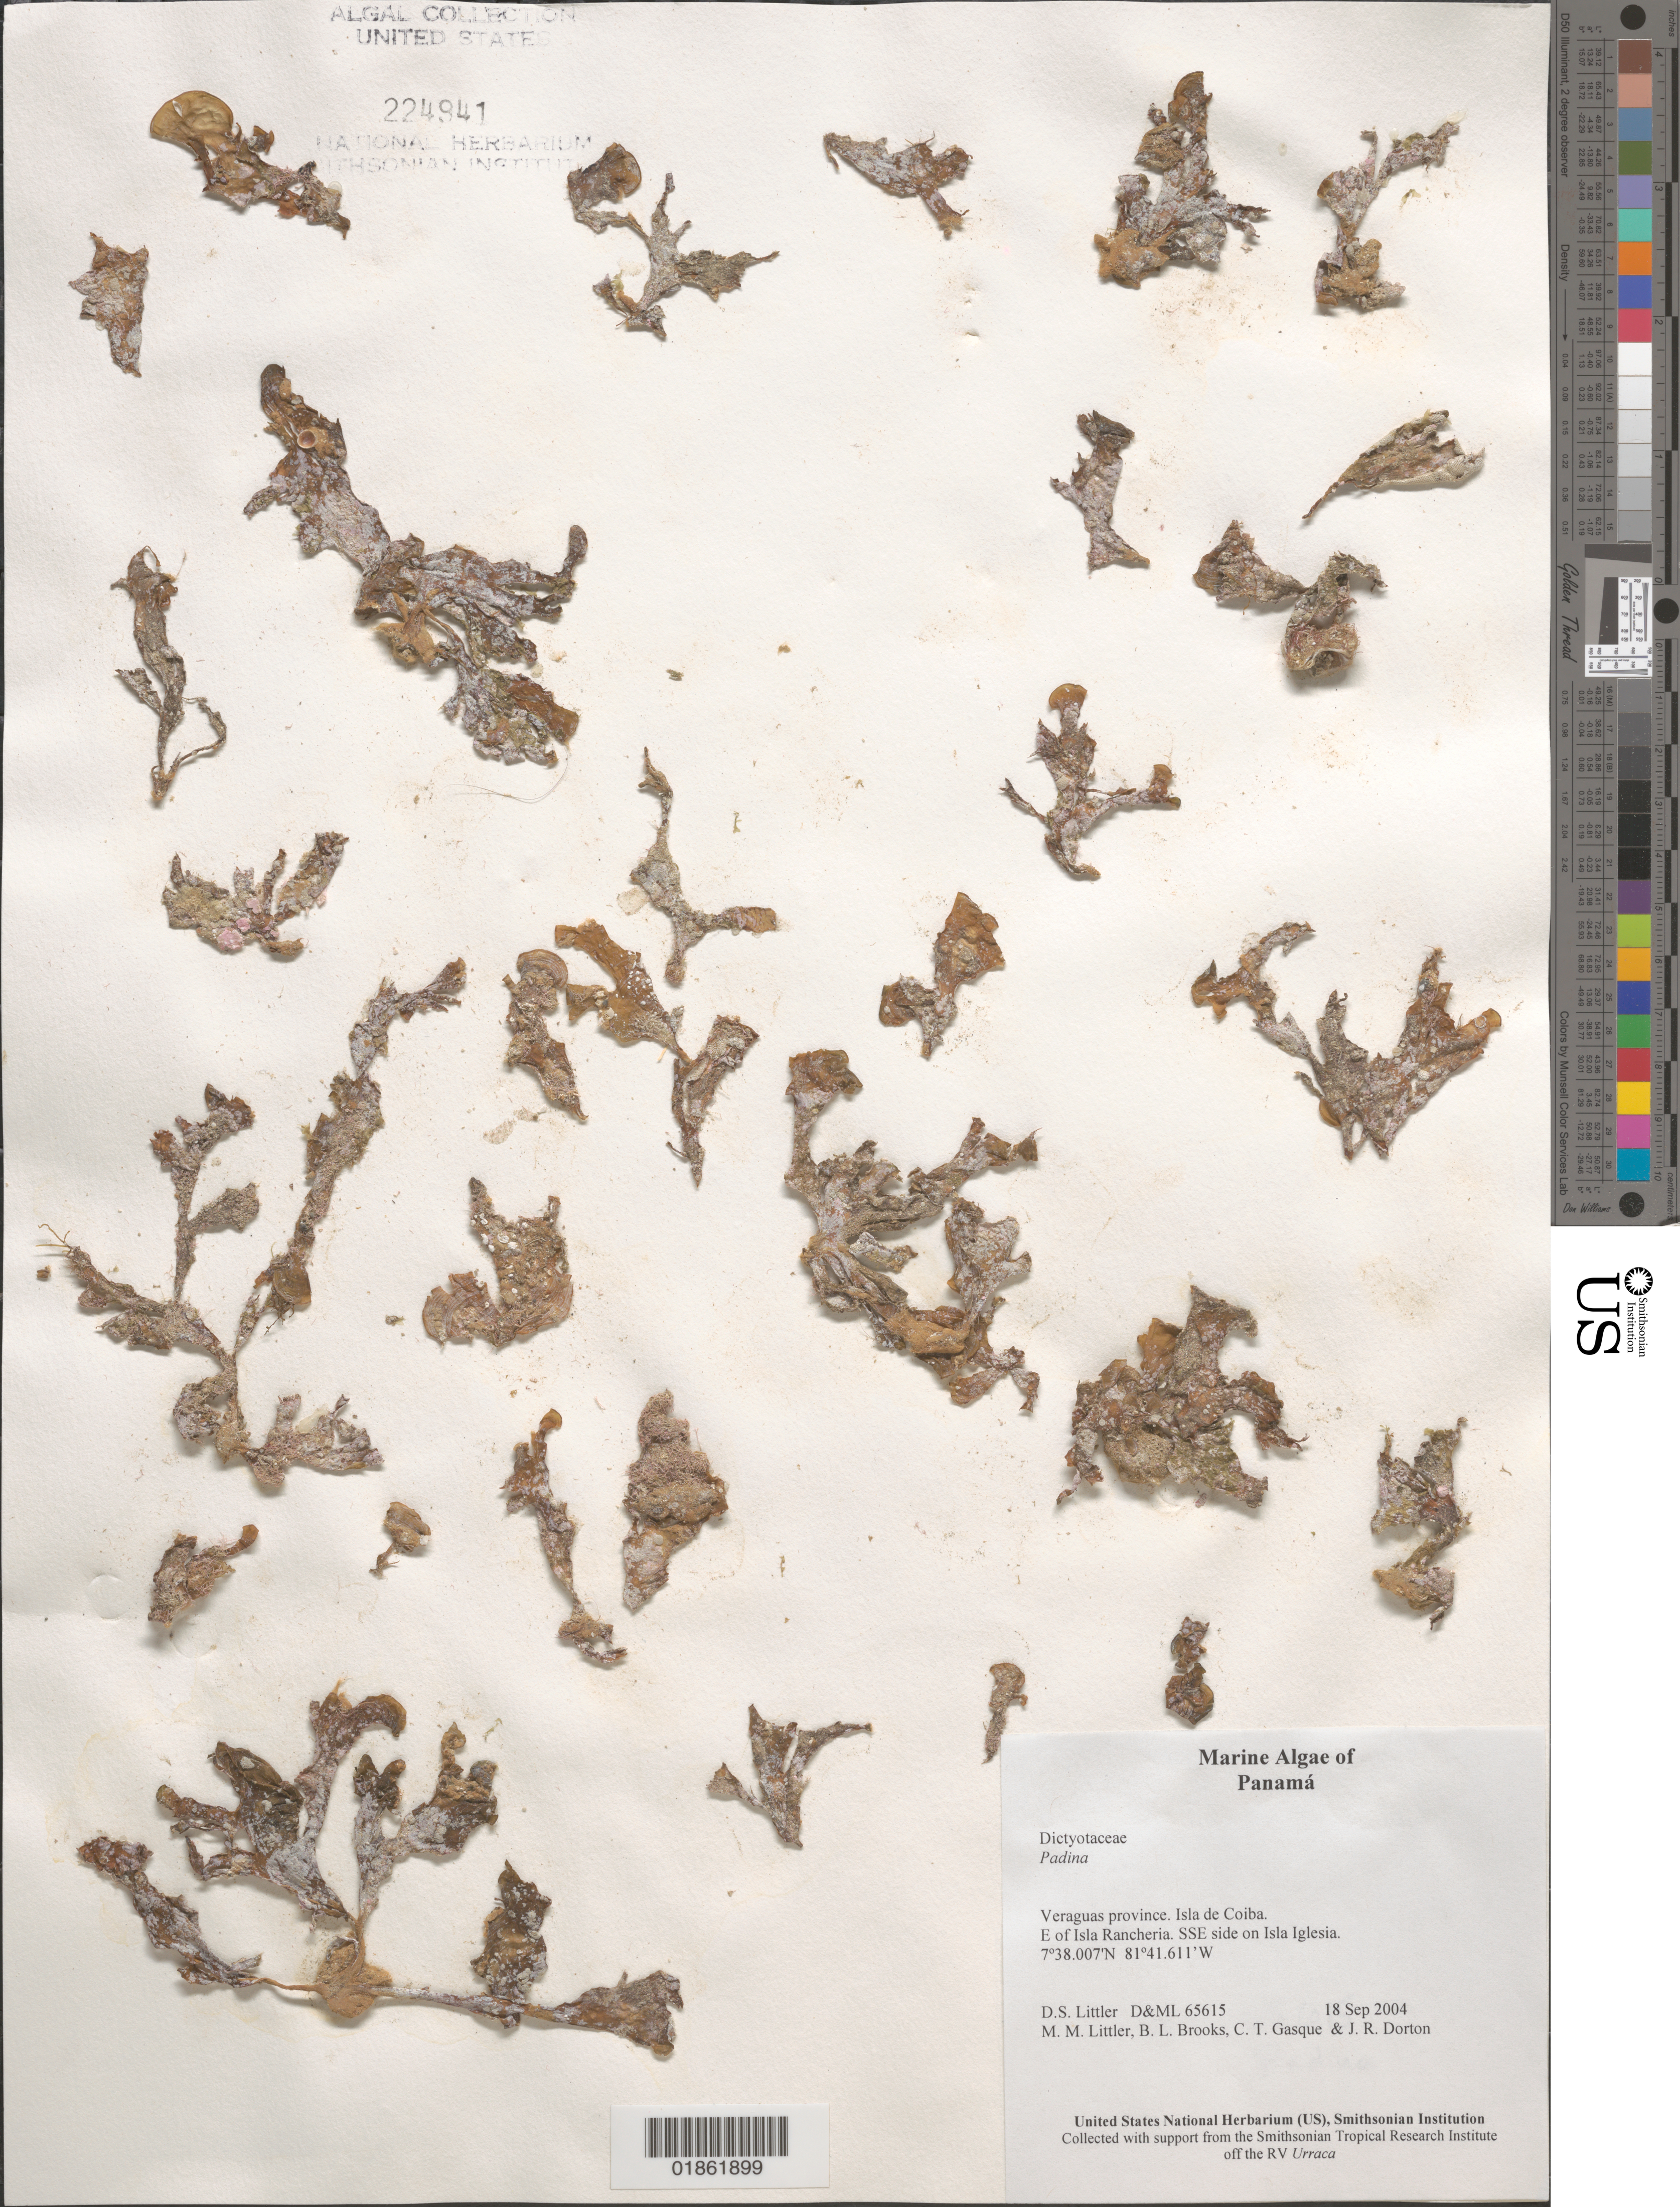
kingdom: Chromista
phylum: Ochrophyta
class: Phaeophyceae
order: Dictyotales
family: Dictyotaceae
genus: Padina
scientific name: Padina sp.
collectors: D. S. Littler, M. M. Littler, J. Dorton & C. Gasque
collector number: D&ML 65615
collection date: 2004-09-18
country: Panama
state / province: Veraguas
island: Coiba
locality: Isla de Coiba. E of Isla Rancheria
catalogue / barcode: US 224941